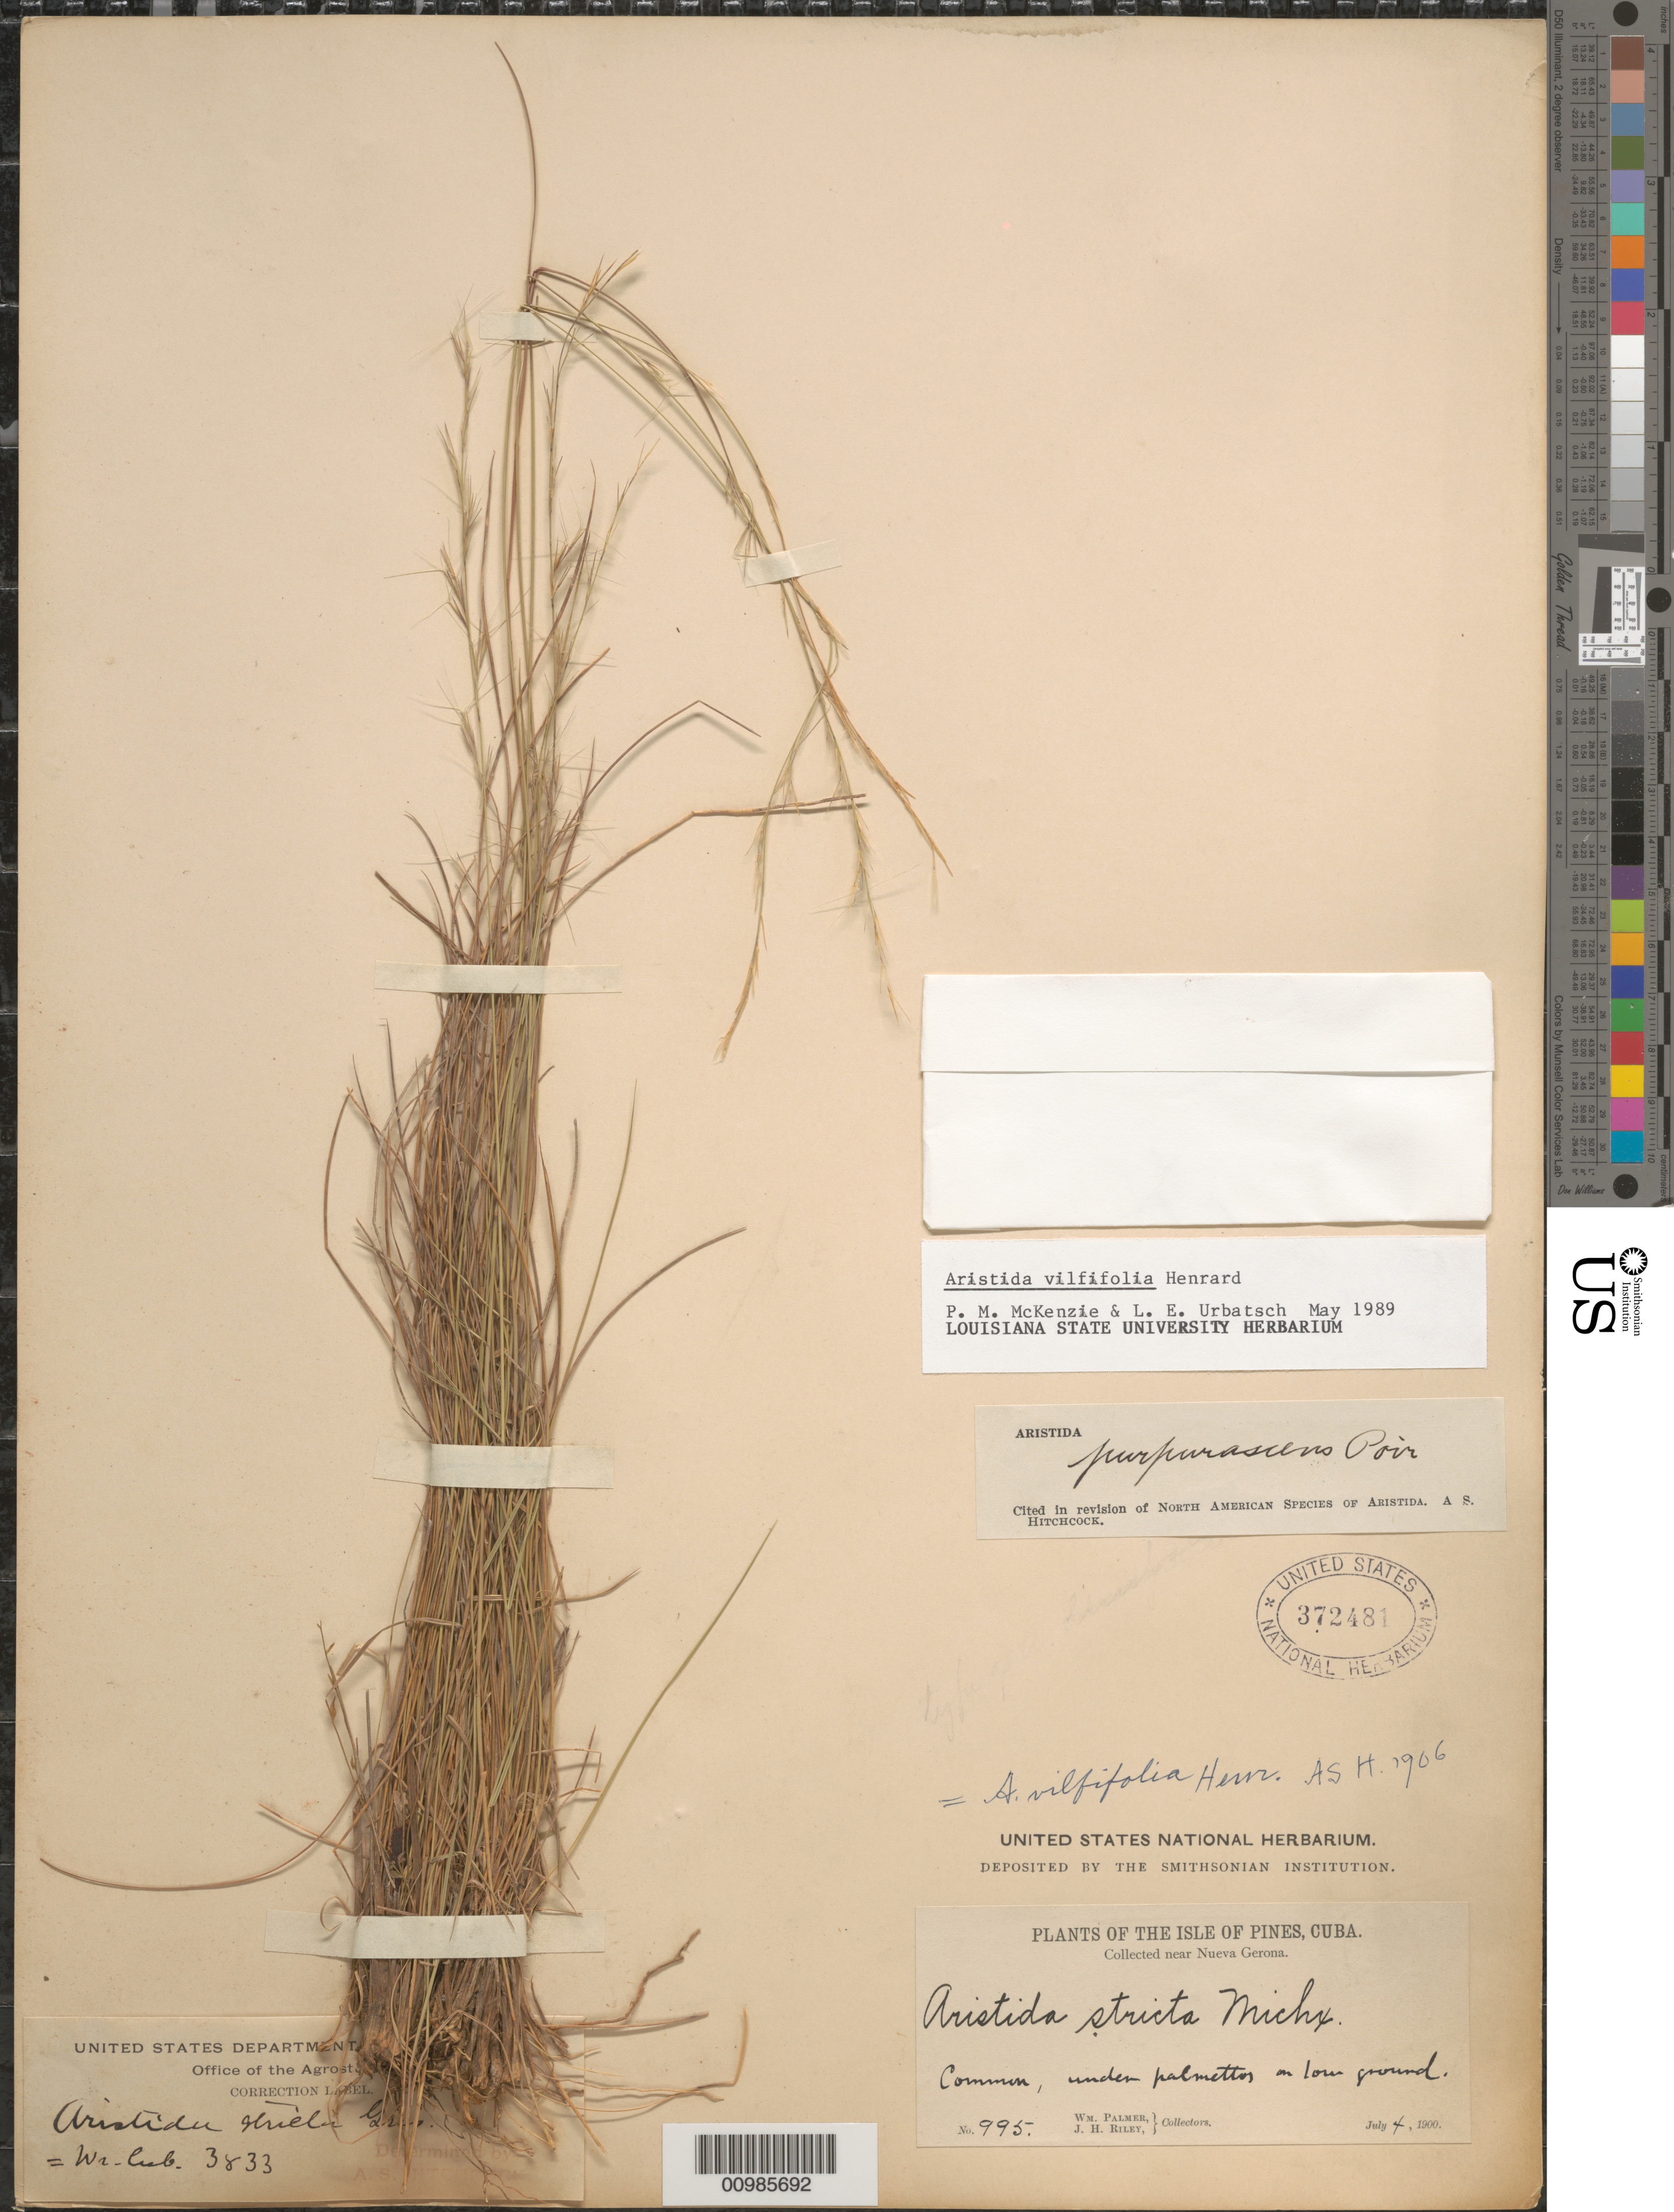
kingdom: Plantae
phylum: Tracheophyta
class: Liliopsida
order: Poales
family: Poaceae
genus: Aristida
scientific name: Aristida vilfifolia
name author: Henr.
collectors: W. Palmer & J. H. Riley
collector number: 995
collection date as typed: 04 Jul 1900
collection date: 1900-07-04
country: Cuba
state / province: Isla de la Juventud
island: Isla de la Juventud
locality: Nueva Gerona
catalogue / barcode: US 372481